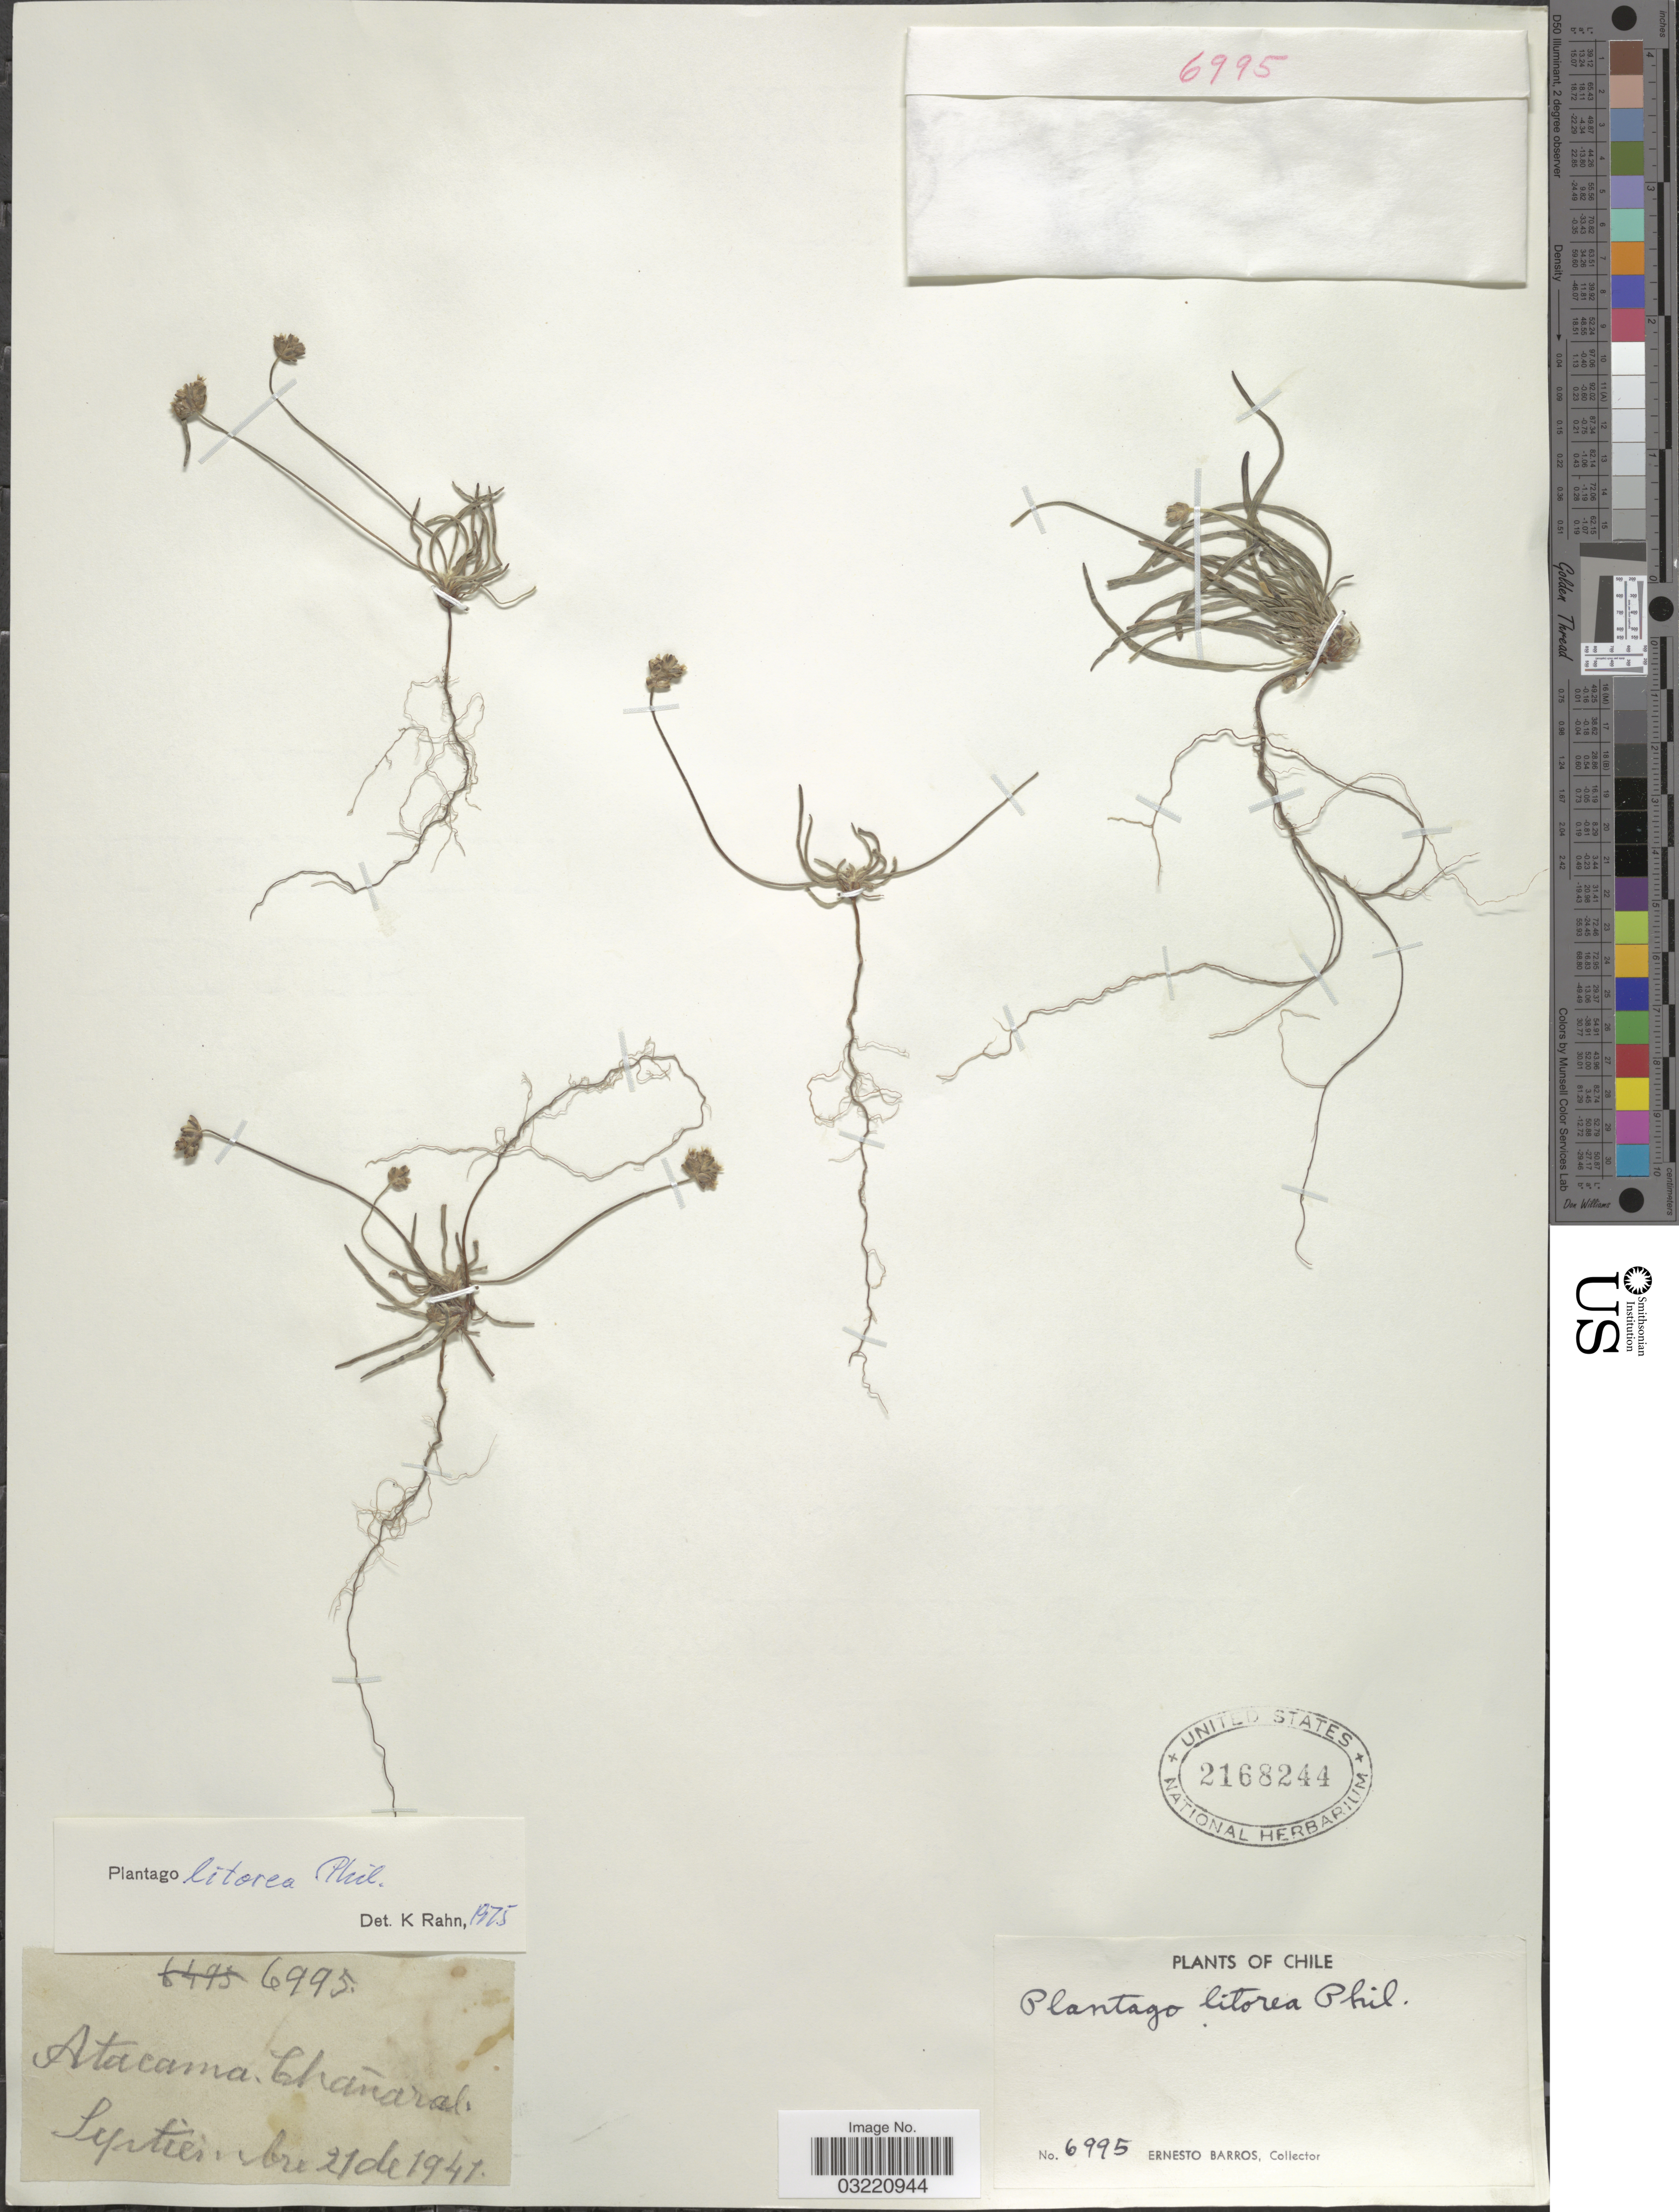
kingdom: Plantae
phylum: Tracheophyta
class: Magnoliopsida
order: Lamiales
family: Plantaginaceae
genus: Plantago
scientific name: Plantago litorea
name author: Phil.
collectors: E. Barros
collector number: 6995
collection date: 1941-09-21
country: Chile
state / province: Atacama (III)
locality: Chañaral.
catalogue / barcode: US 2168244